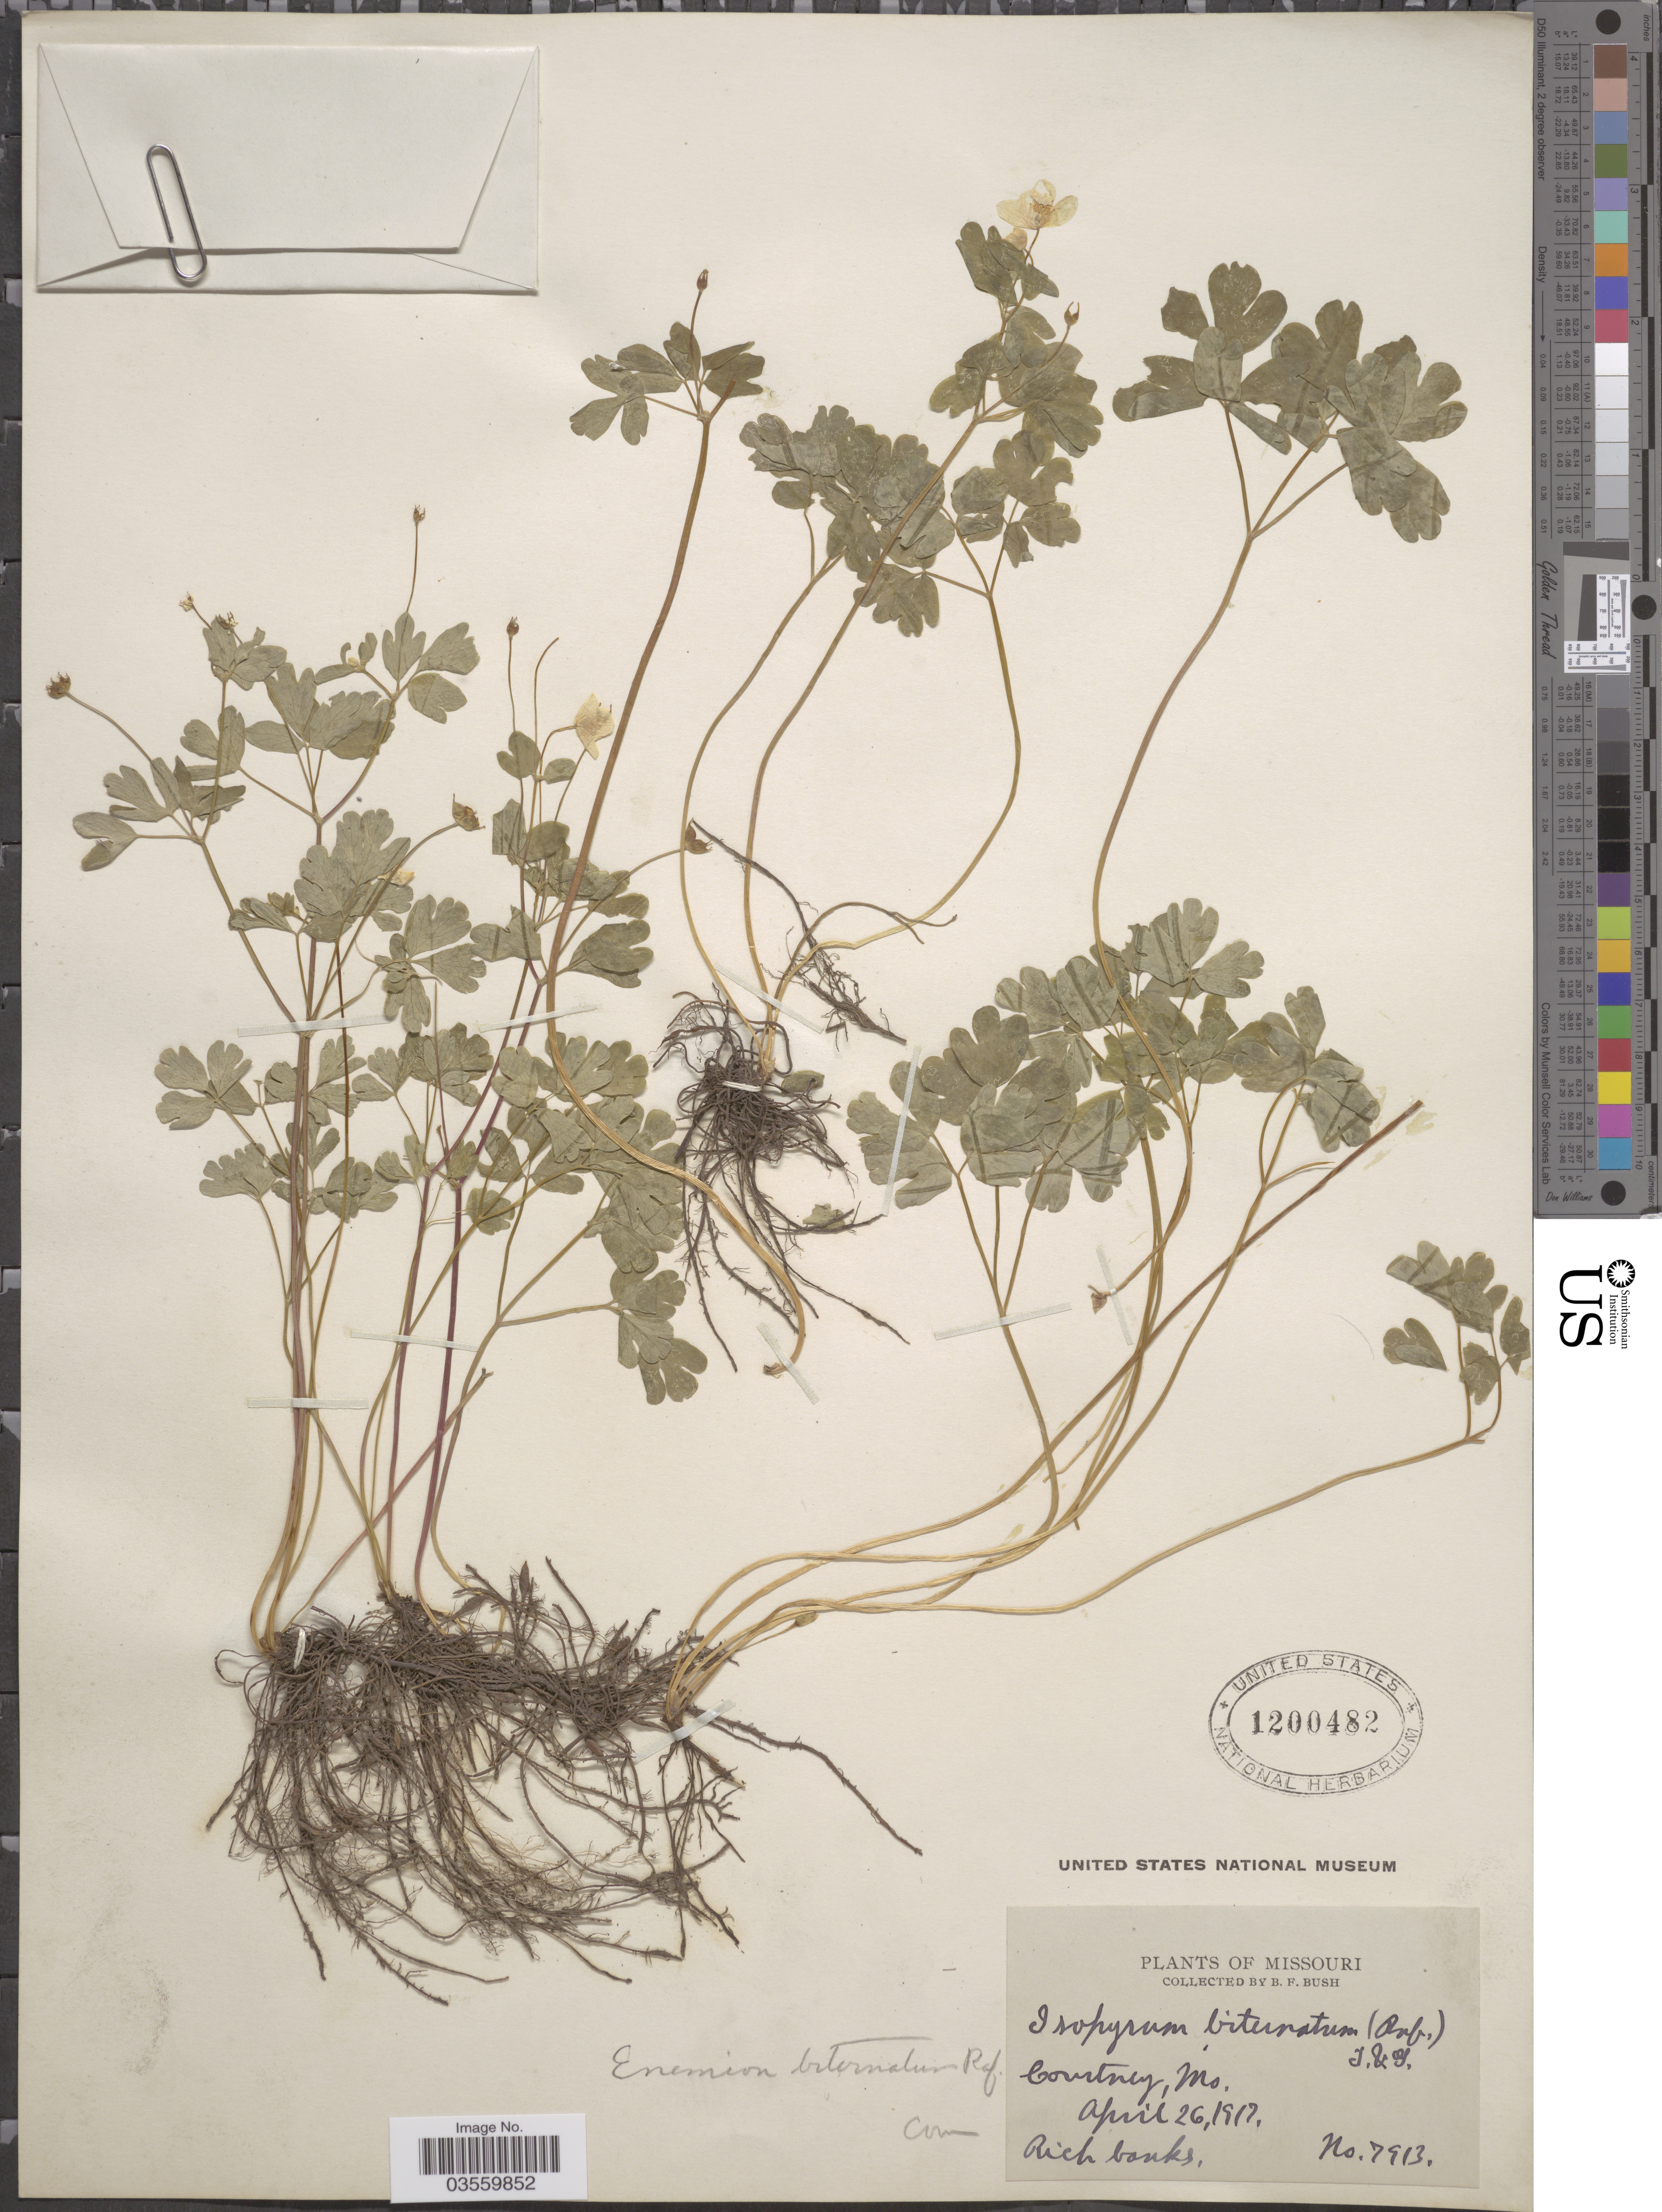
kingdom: Plantae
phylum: Tracheophyta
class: Magnoliopsida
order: Ranunculales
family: Ranunculaceae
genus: Enemion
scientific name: Enemion biternatum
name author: (Torr. & A. Gray) Raf.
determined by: Strong, Mark T., (BOT), Smithsonian Institution - National Museum of Natural History (UNITED STATES)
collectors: B. F. Bush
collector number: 7913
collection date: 1917-04-26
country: United States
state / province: Missouri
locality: Courtney.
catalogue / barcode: US 1200482